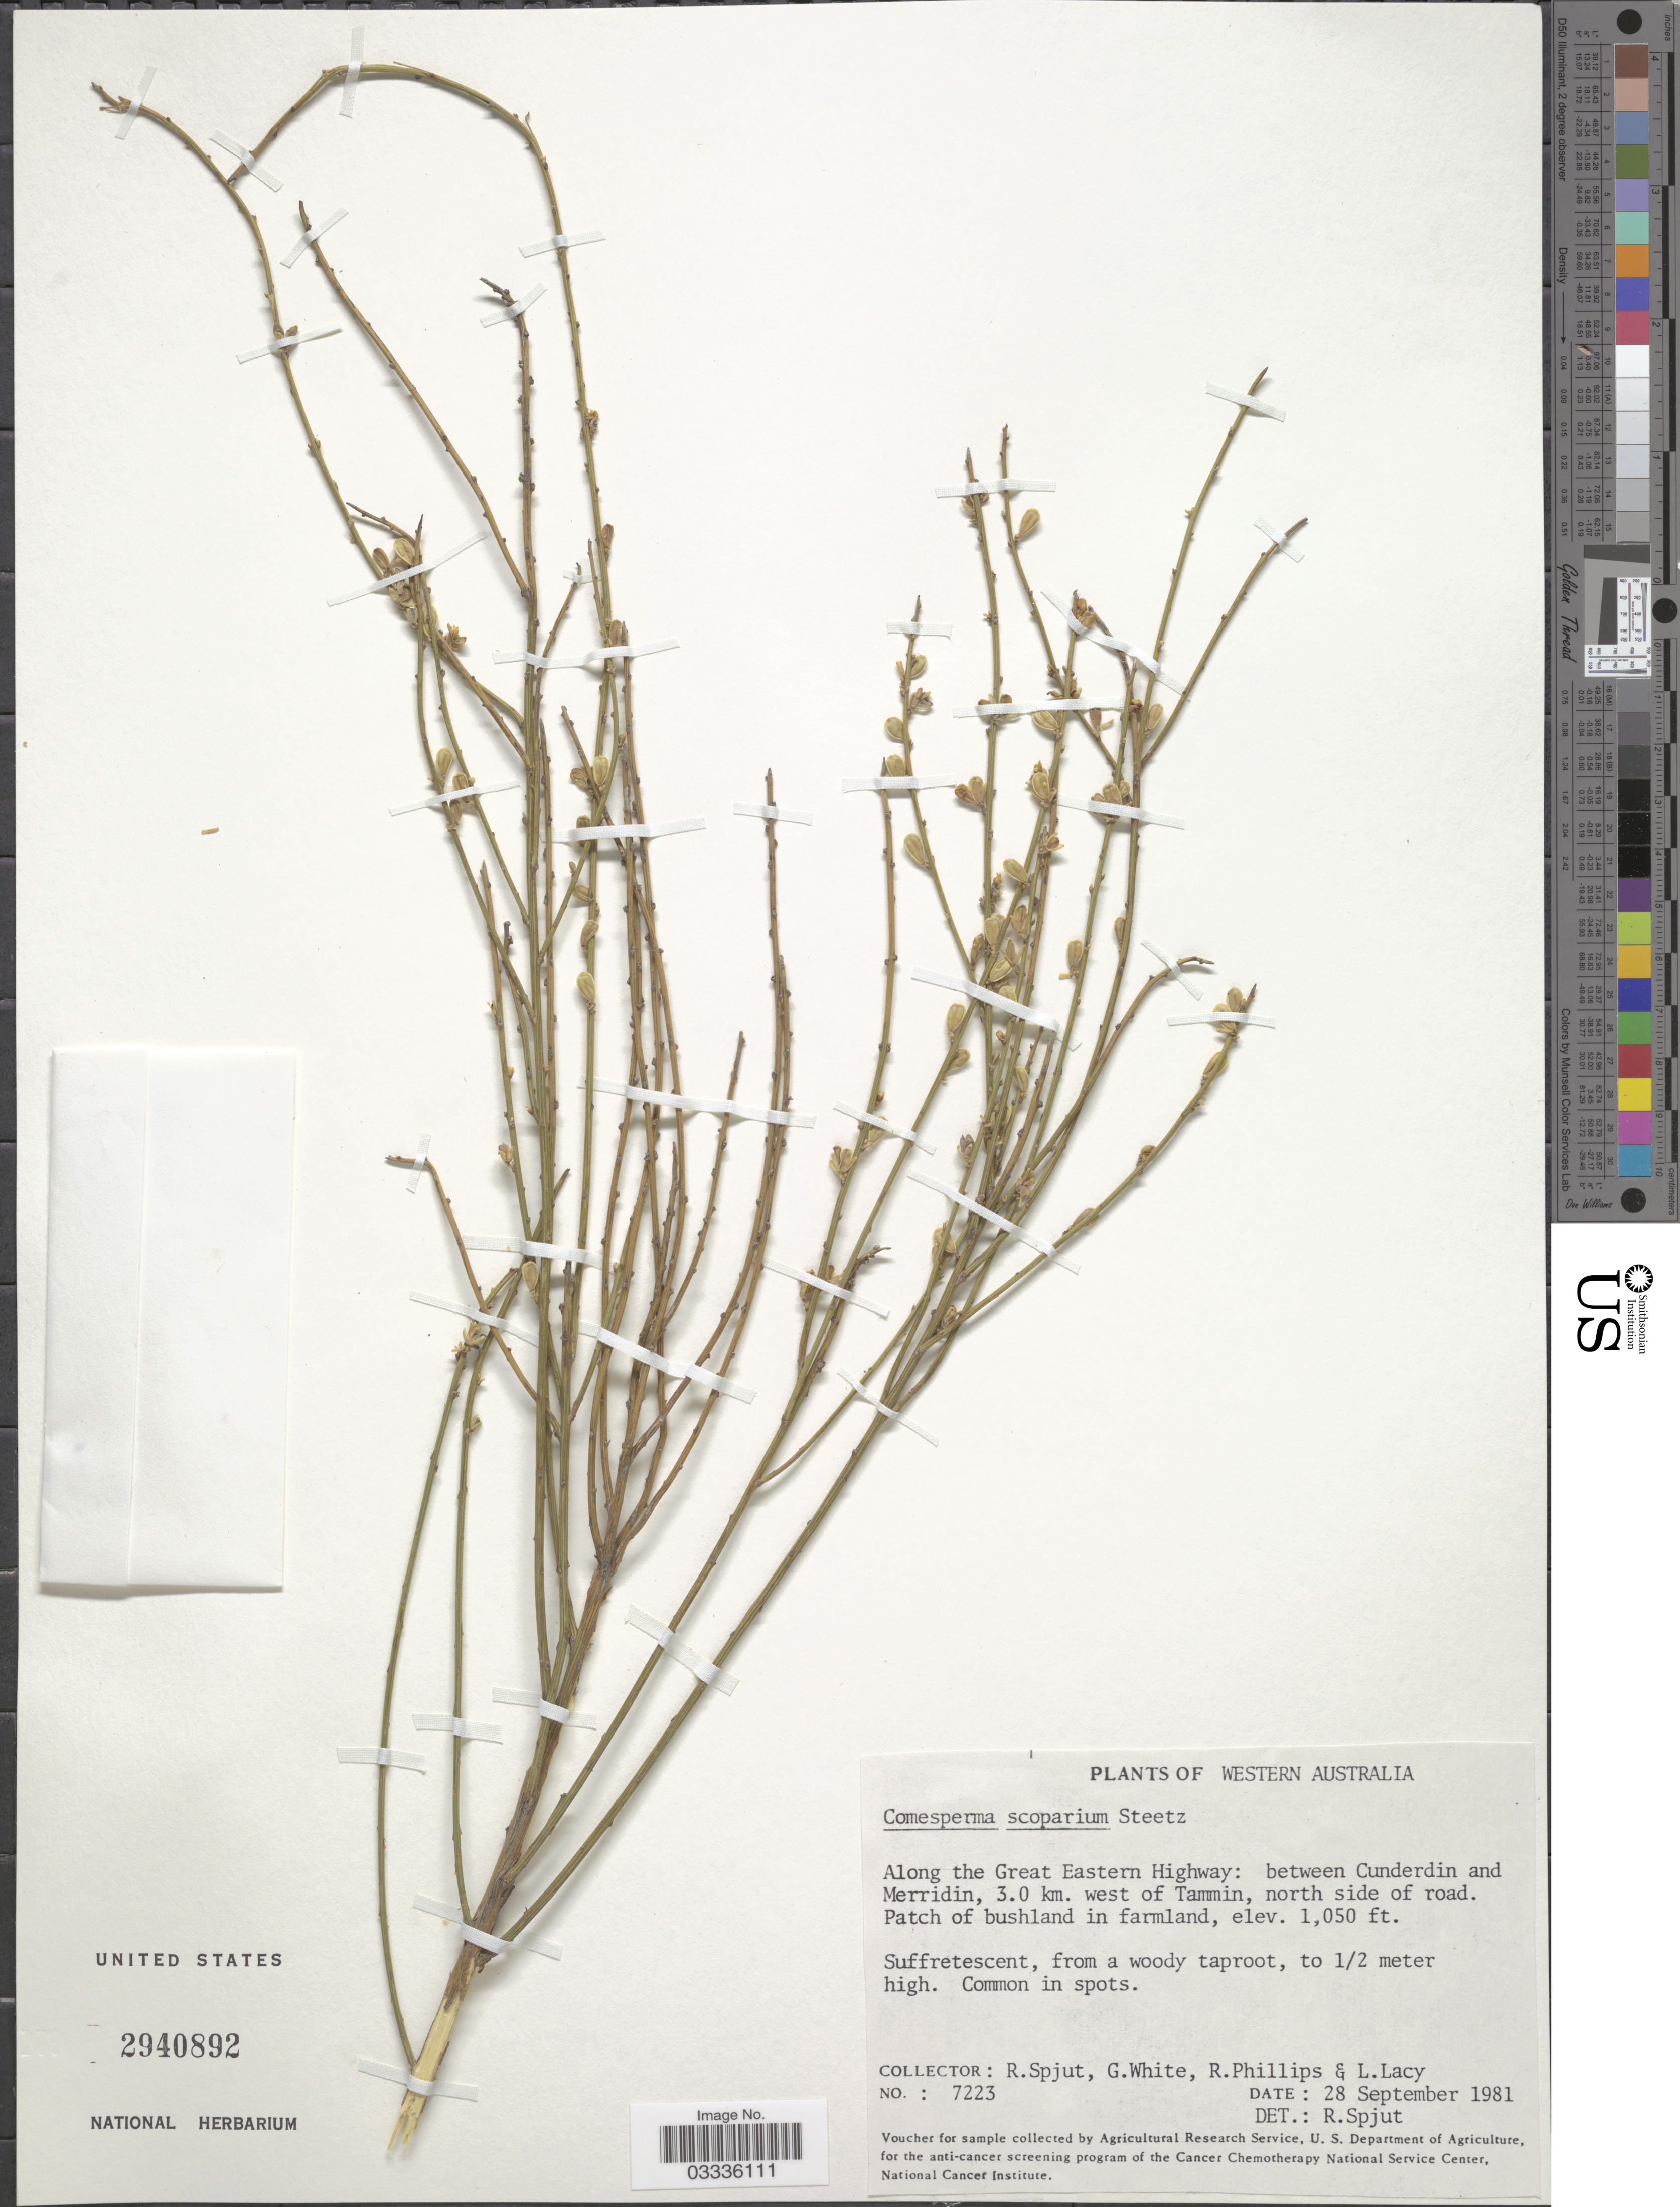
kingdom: Plantae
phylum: Tracheophyta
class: Magnoliopsida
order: Fabales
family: Polygalaceae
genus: Comesperma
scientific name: Comesperma scoparium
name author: Drummond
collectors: R. Spjut, G. White, R. Phillips & L. Lacy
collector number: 7223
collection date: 1981-09-28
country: Australia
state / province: Western Australia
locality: Along the Great Eastern Highway: between Cunderdin and Merridin, 3.0 km. west of Tammin, north side of road. Patch of bushland in farmland.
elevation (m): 320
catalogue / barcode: US 2940892